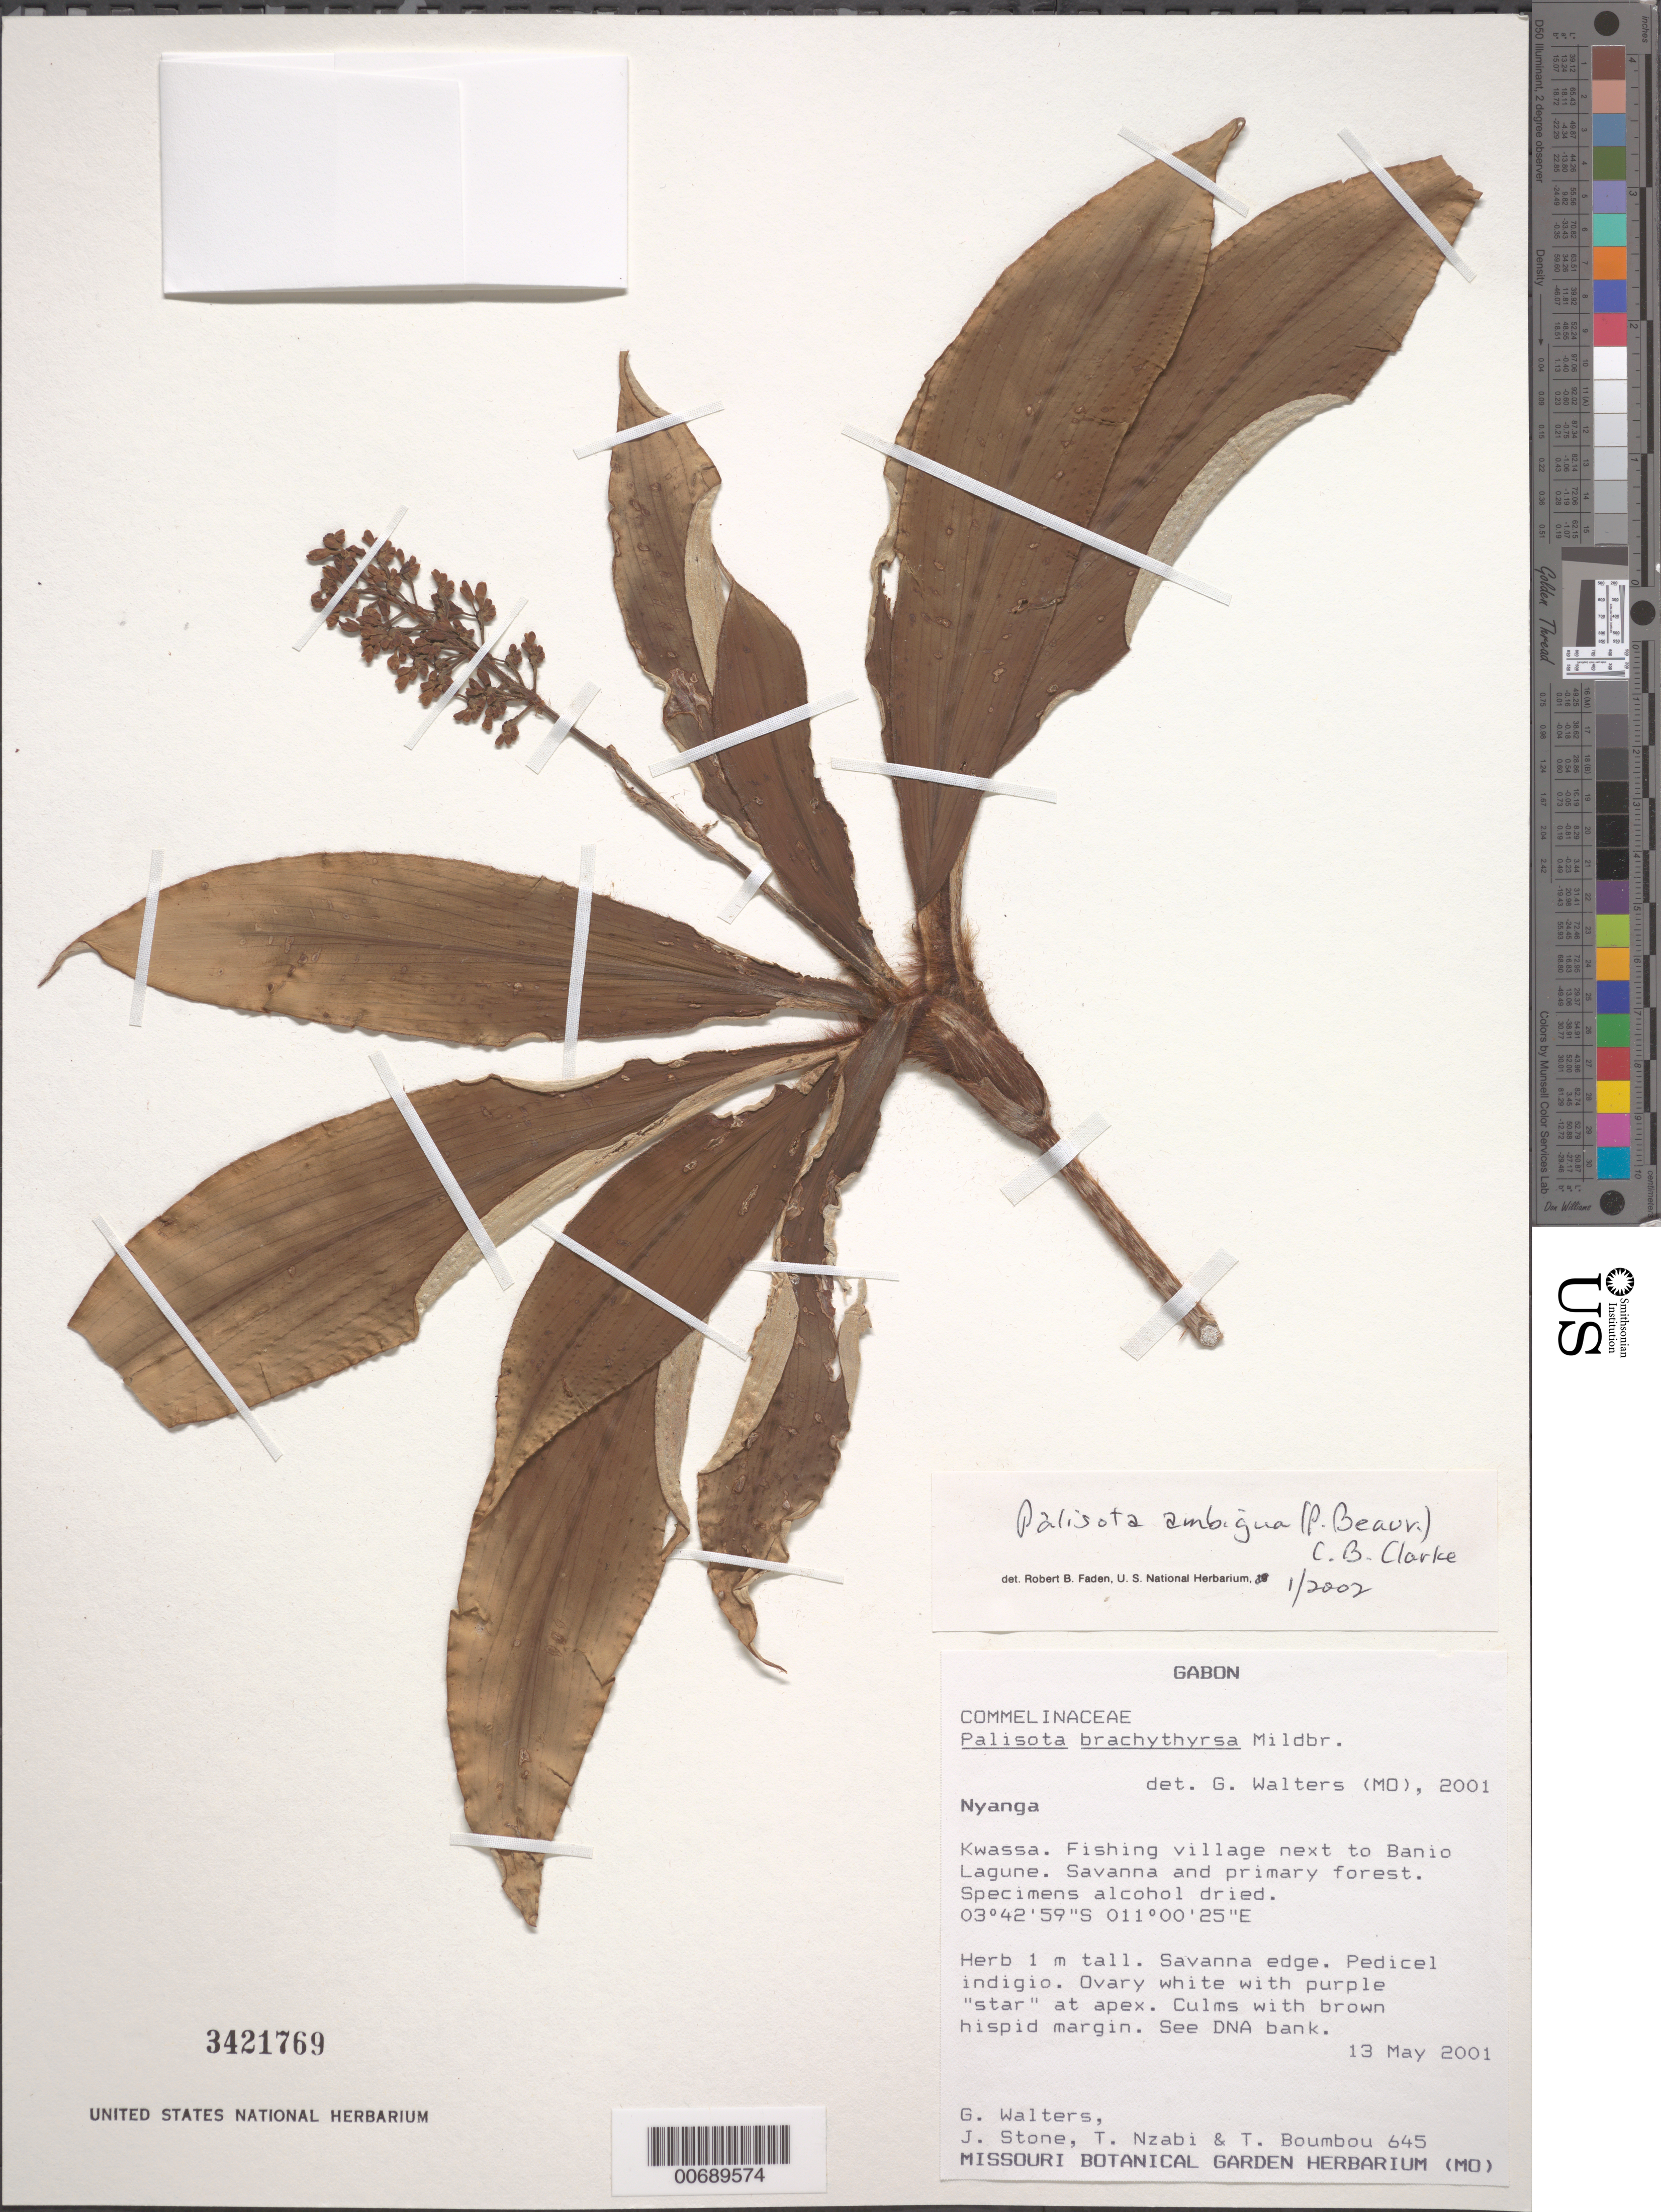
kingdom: Plantae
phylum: Tracheophyta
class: Liliopsida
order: Commelinales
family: Commelinaceae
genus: Palisota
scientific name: Palisota ambigua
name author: (P. Beauv.) C.B. Clarke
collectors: G. Walters, J. Stone, T. Nzabi & T. Boumbou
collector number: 645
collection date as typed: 13 May 2001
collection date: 2001-05-13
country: Gabon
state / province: Nyanga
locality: Kwassa, fishing village next to Banio Lagune.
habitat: Savanna and primary forest.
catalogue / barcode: US 3421769